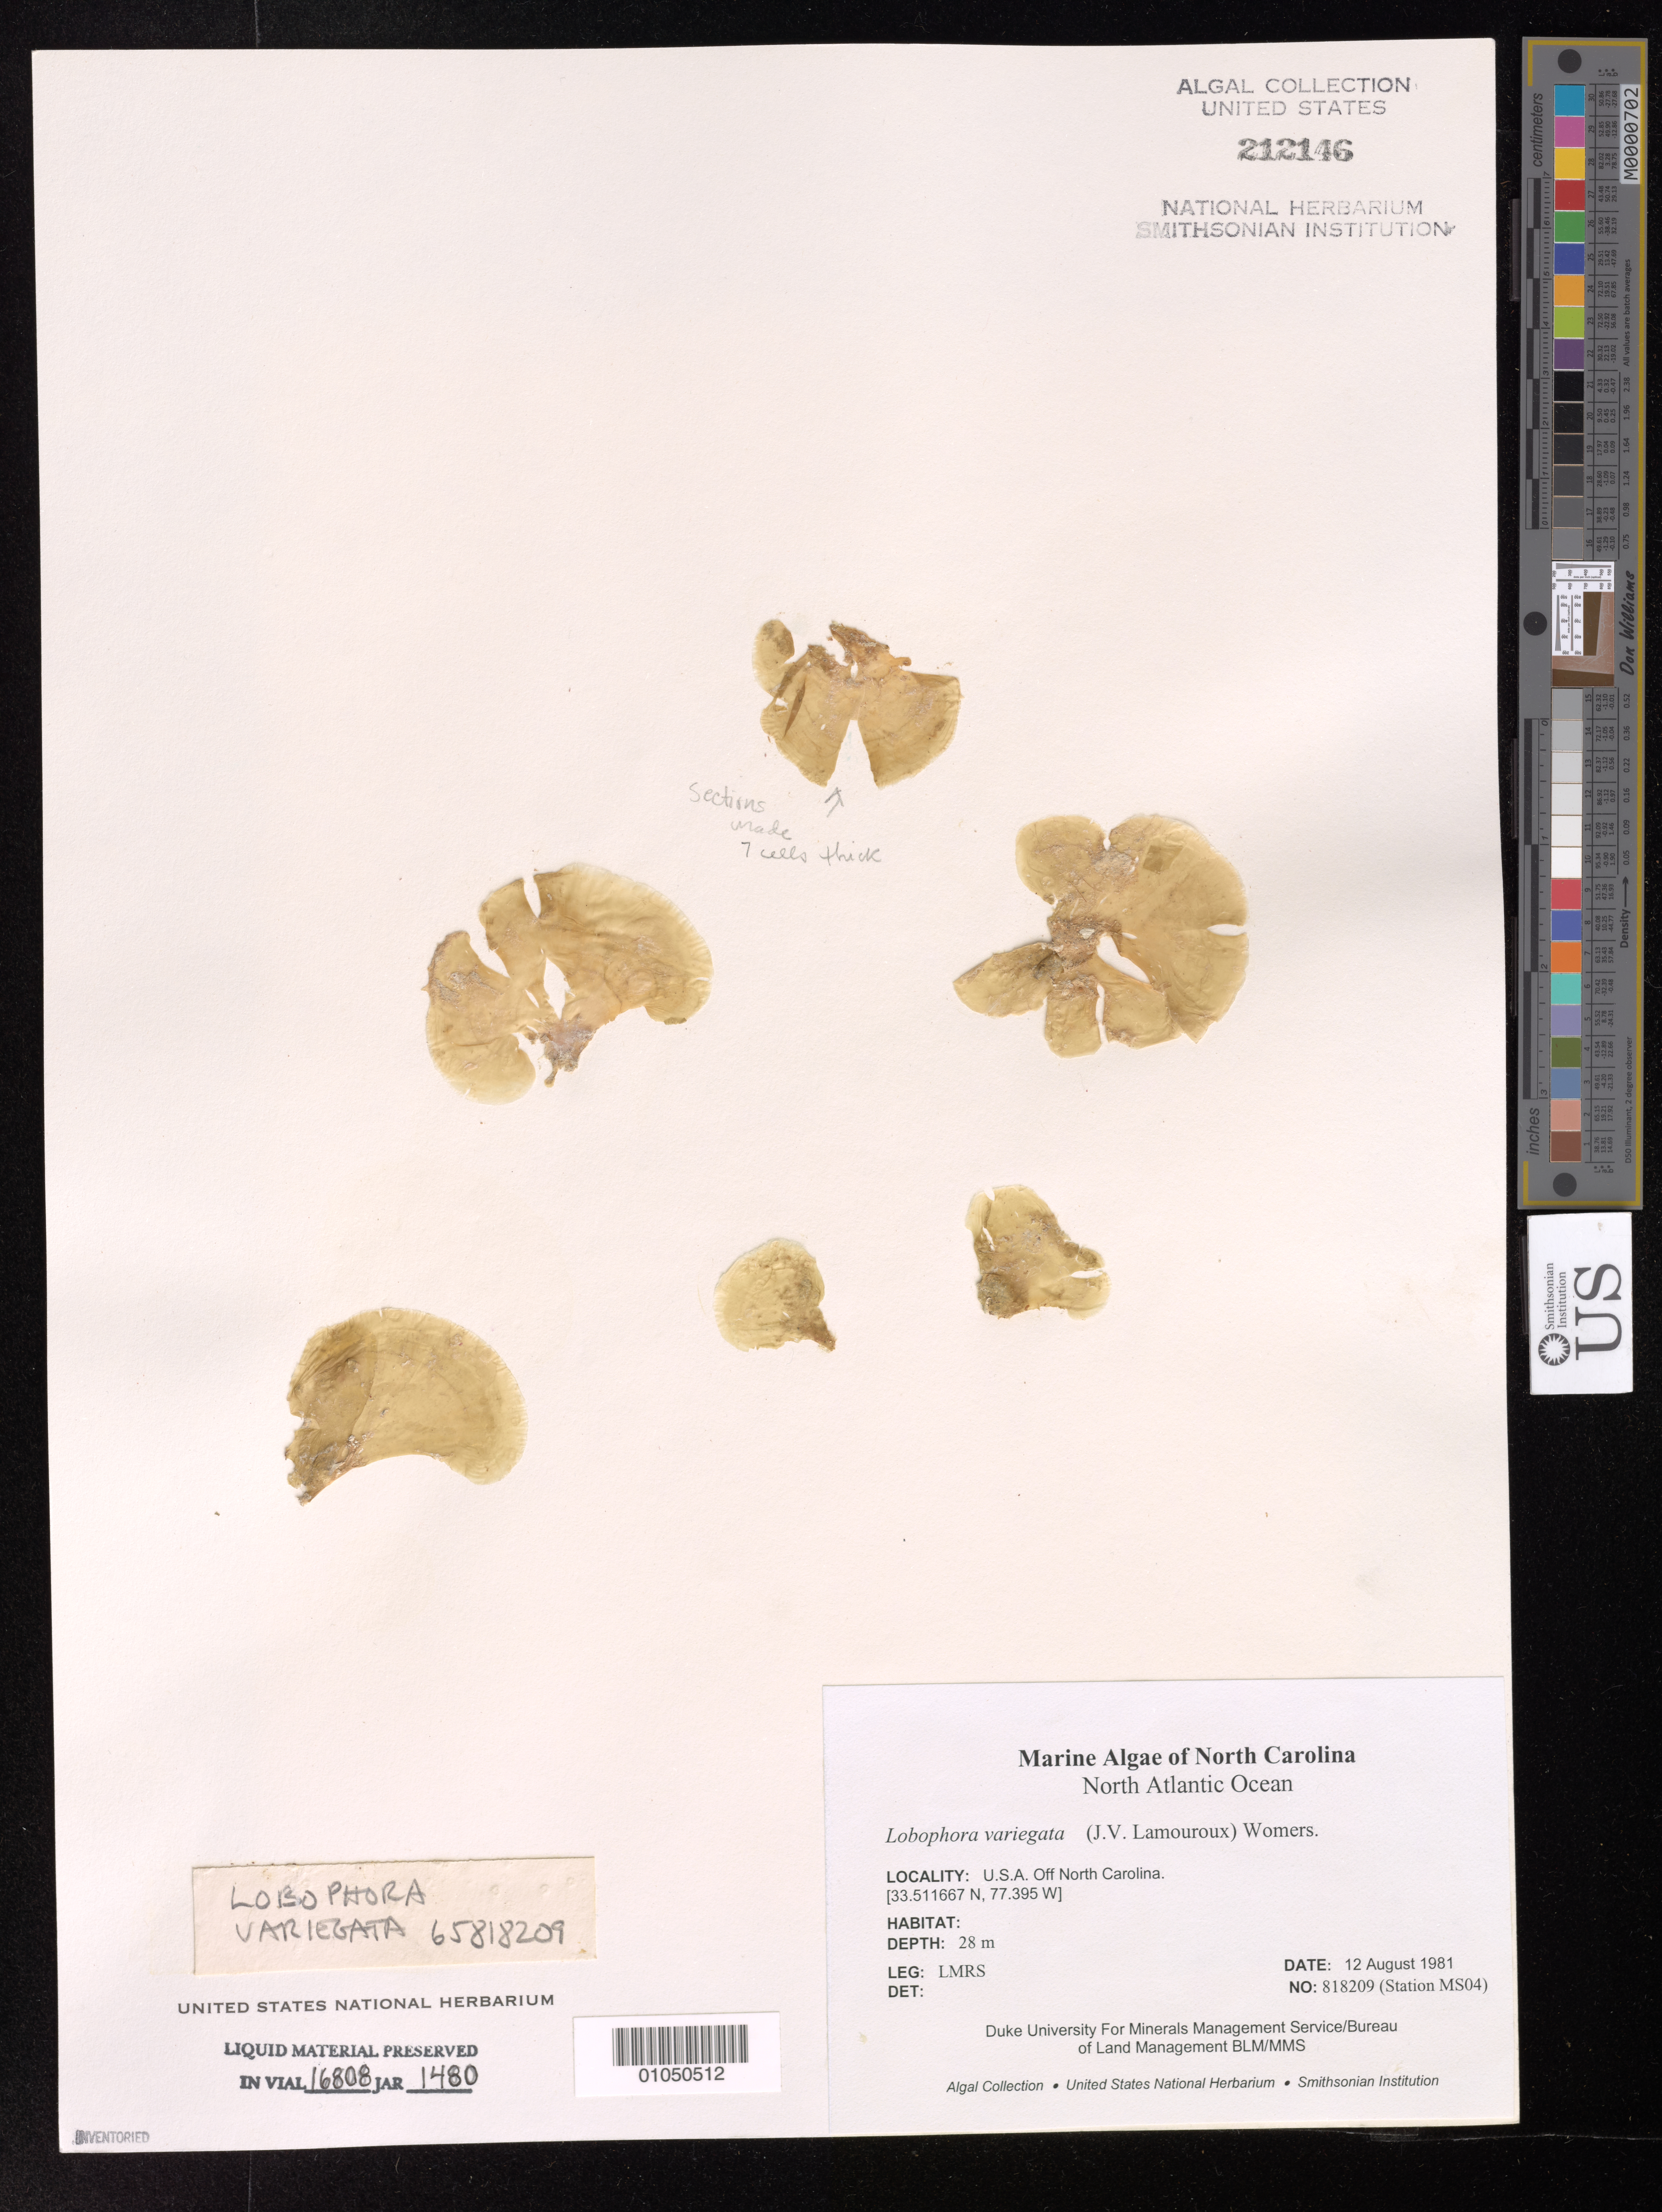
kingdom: Chromista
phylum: Ochrophyta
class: Phaeophyceae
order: Dictyotales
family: Dictyotaceae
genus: Lobophora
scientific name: Lobophora variegata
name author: (J.V.Lamouroux) Womersley & E.C. Oliveira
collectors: LMRS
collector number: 818209 (Station MS04)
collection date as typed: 12 Aug 1981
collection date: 1981-08-12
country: United States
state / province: North Carolina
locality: North Atlantic Ocean off North Carolina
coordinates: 33.511667 N, 77.395 W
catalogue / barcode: US 212146